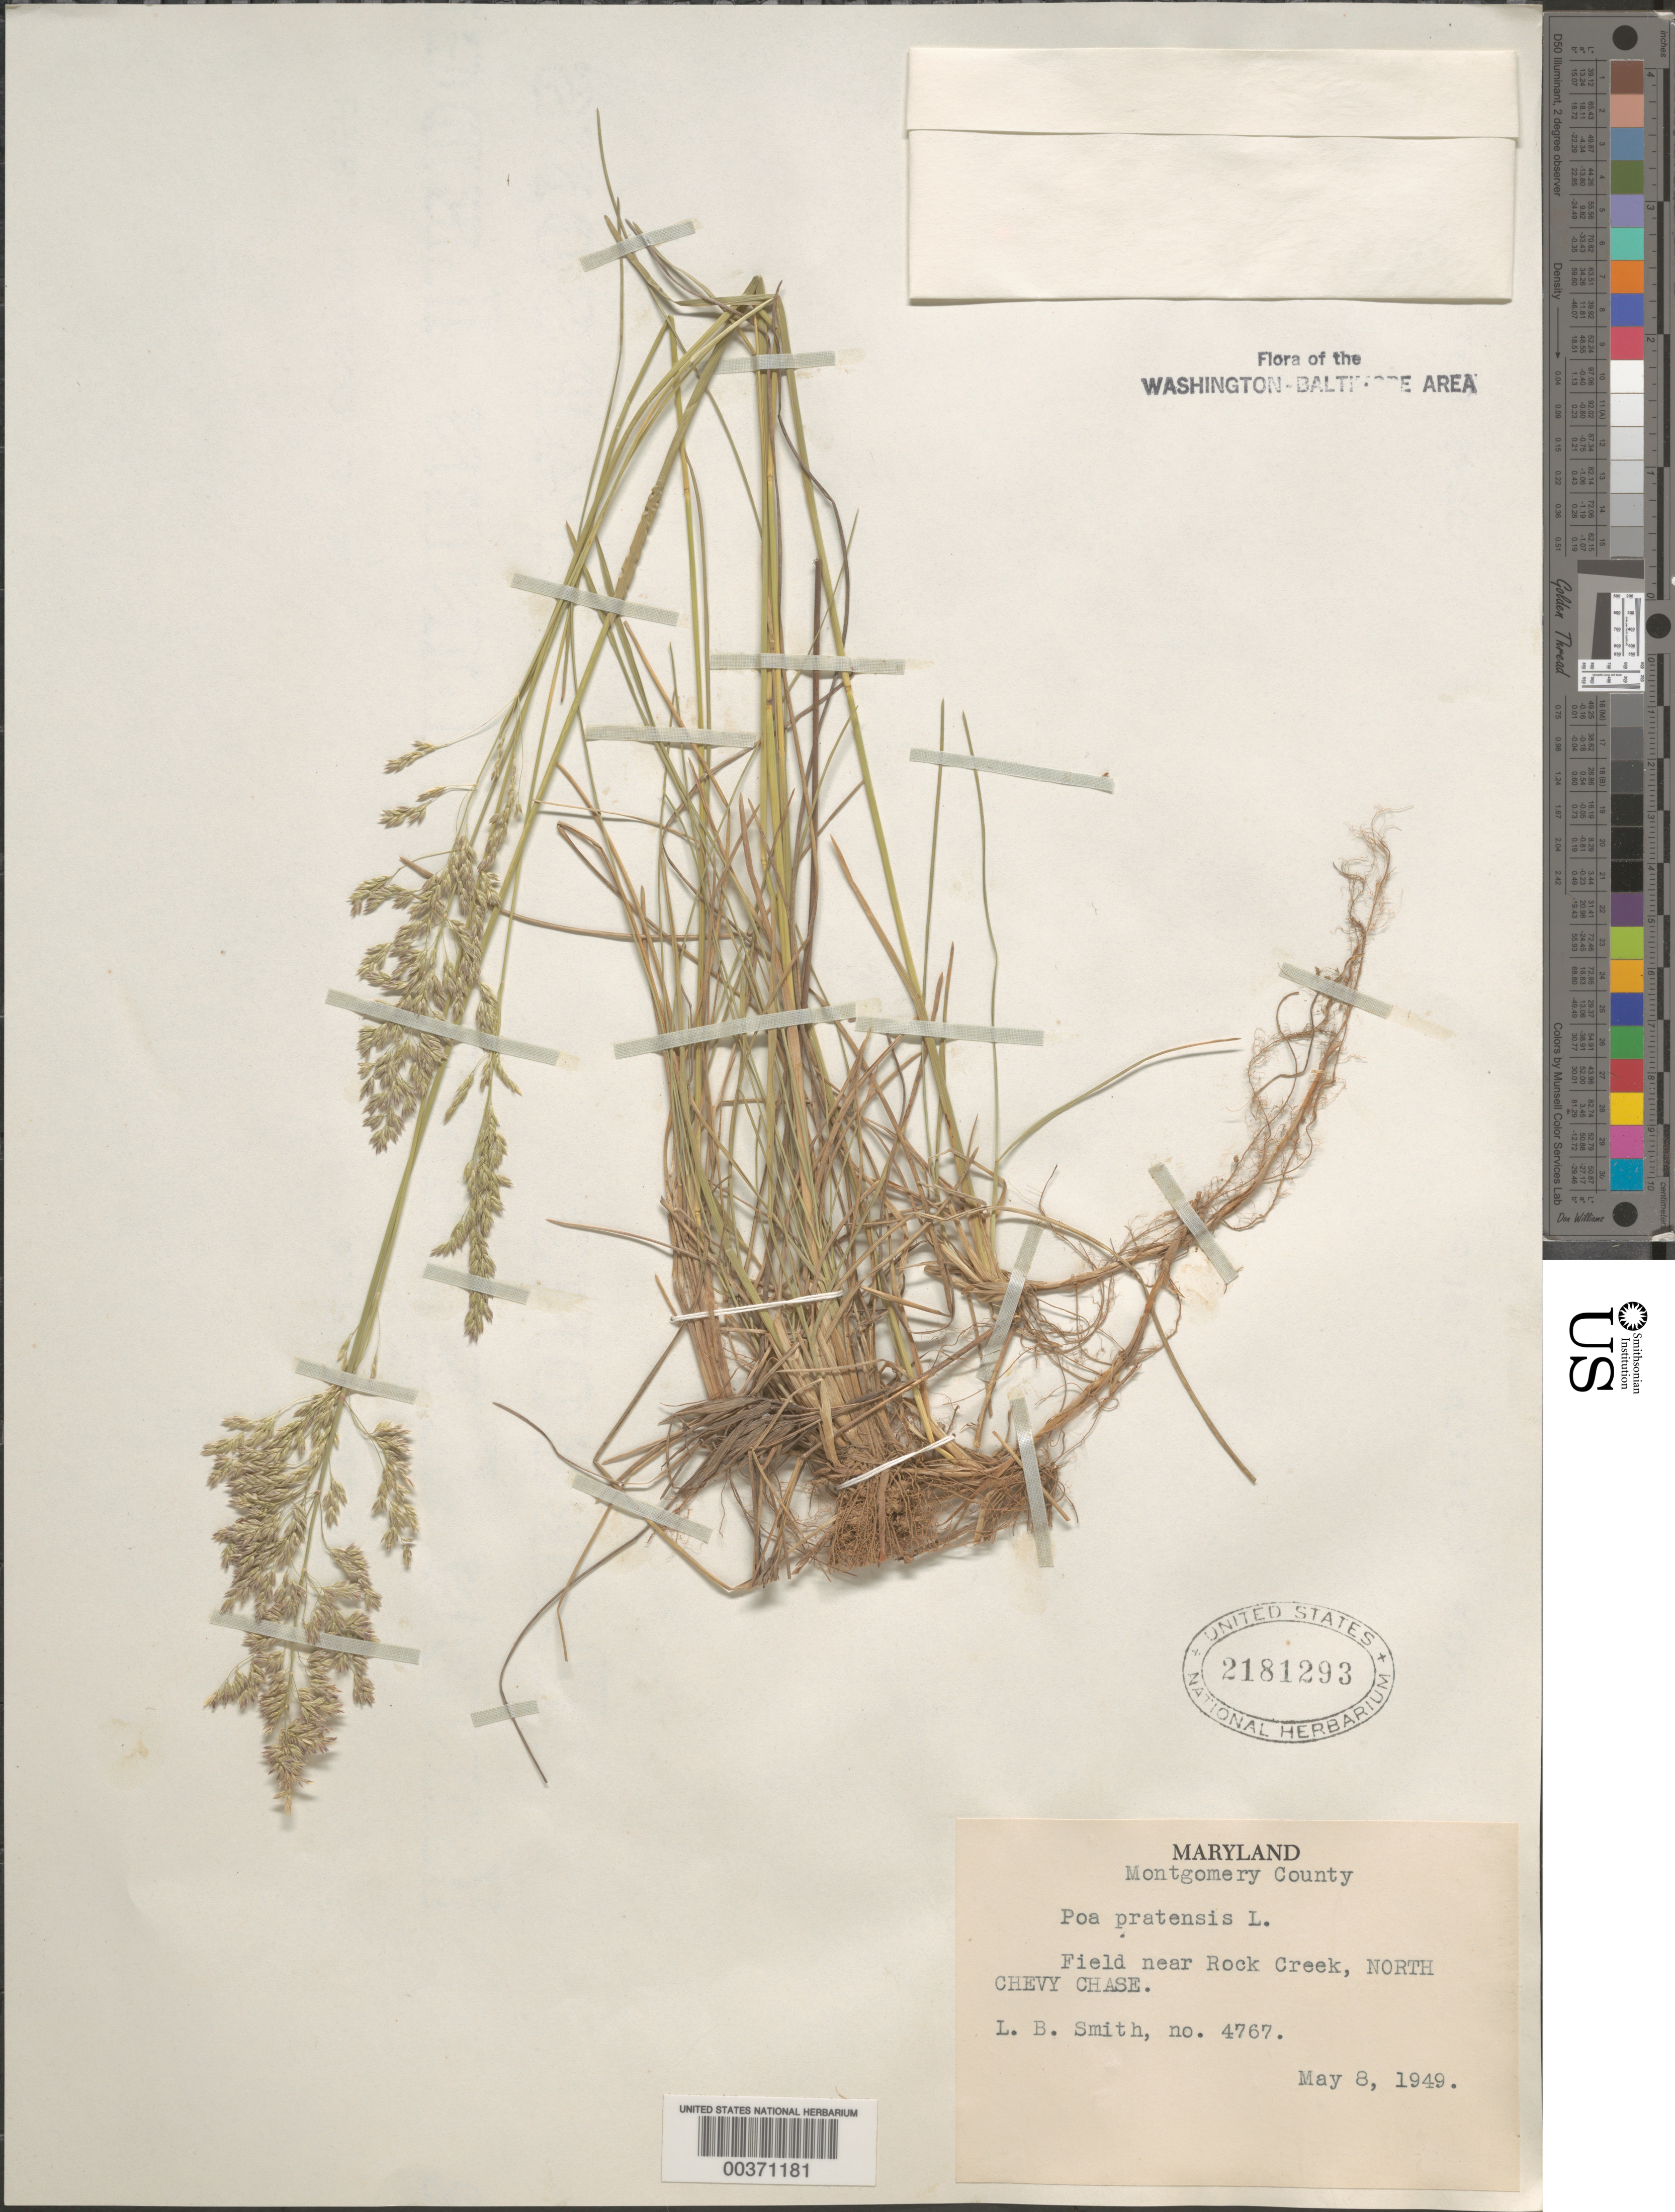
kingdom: Plantae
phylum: Tracheophyta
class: Liliopsida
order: Poales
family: Poaceae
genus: Poa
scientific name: Poa pratensis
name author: L.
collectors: L. Smith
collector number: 4767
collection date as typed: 08 May 1949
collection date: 1949-05-08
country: United States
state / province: Maryland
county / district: Montgomery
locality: Near Rock Creek, north Chevy Chase Rock Creek Park and Vicinity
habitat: Field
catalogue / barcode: US 2181293